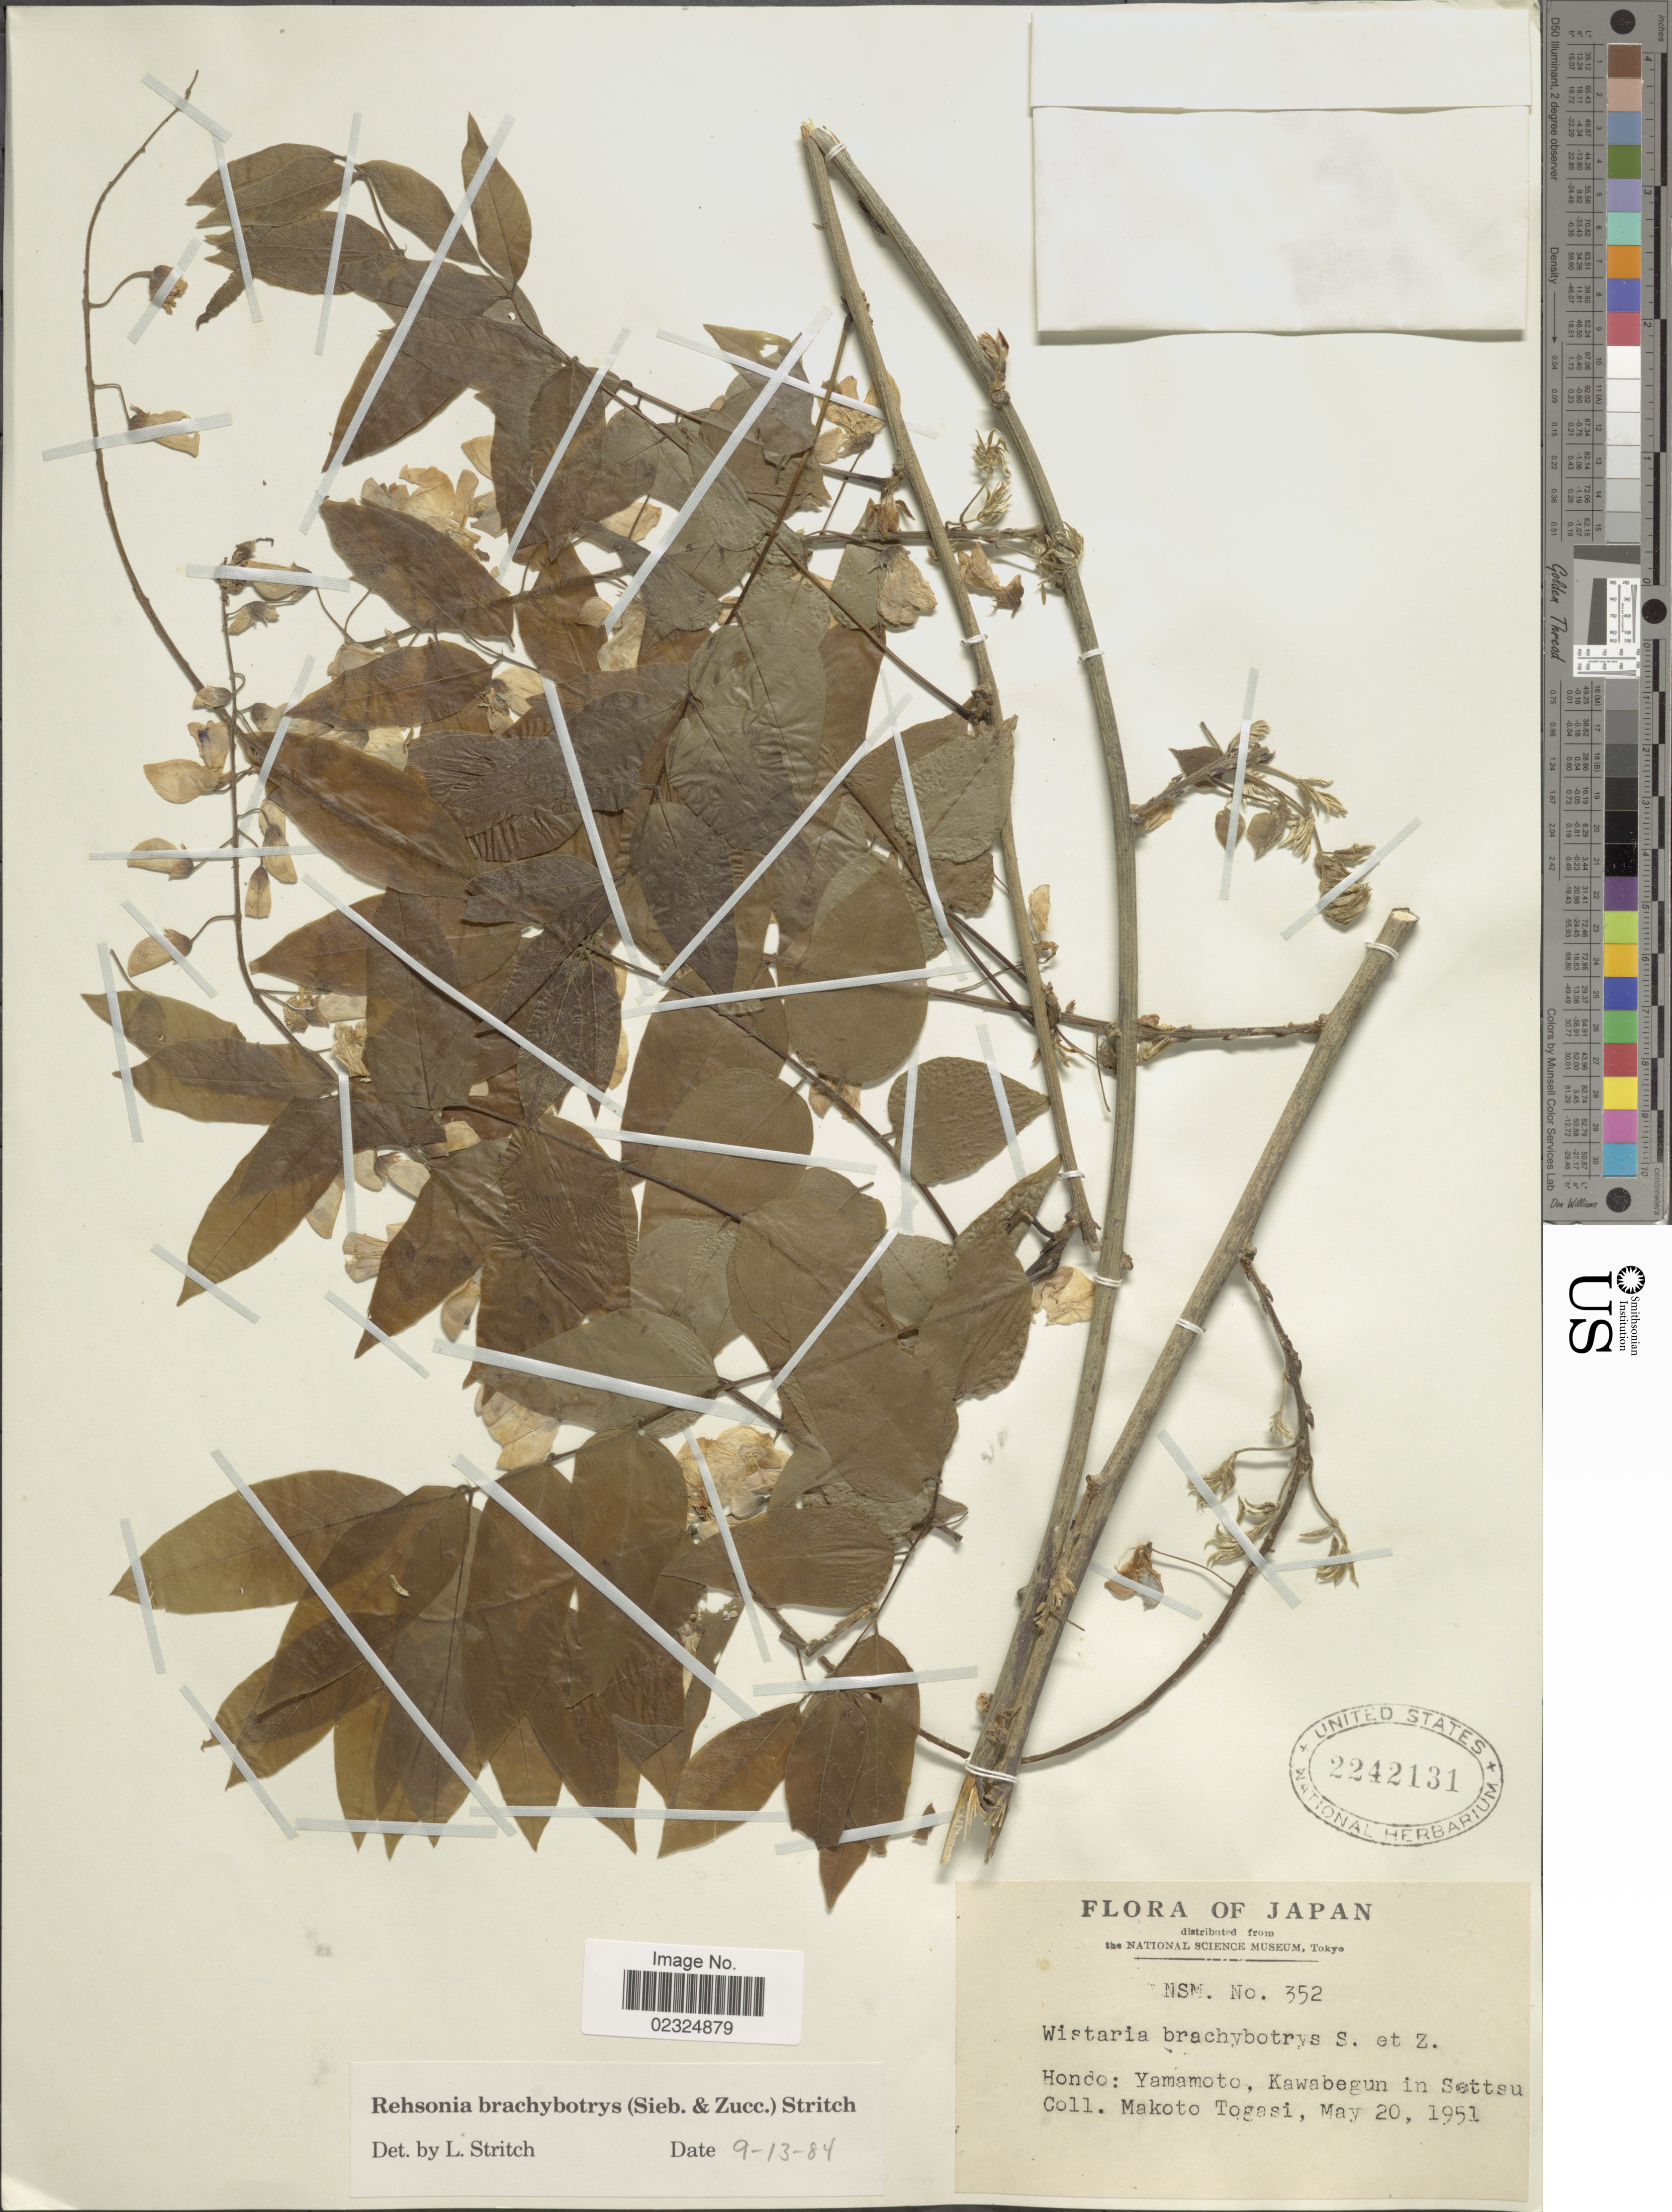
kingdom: Plantae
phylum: Tracheophyta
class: Magnoliopsida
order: Fabales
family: Fabaceae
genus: Wisteria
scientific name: Wisteria brachybotrys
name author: Siebold & Zucc.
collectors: M. Togasi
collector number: NSM. 352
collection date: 1951-05-20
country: Japan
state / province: Hyogo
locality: Hondo: Yamamoto, Kawabe-gun in Settsu.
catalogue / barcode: US 2242131